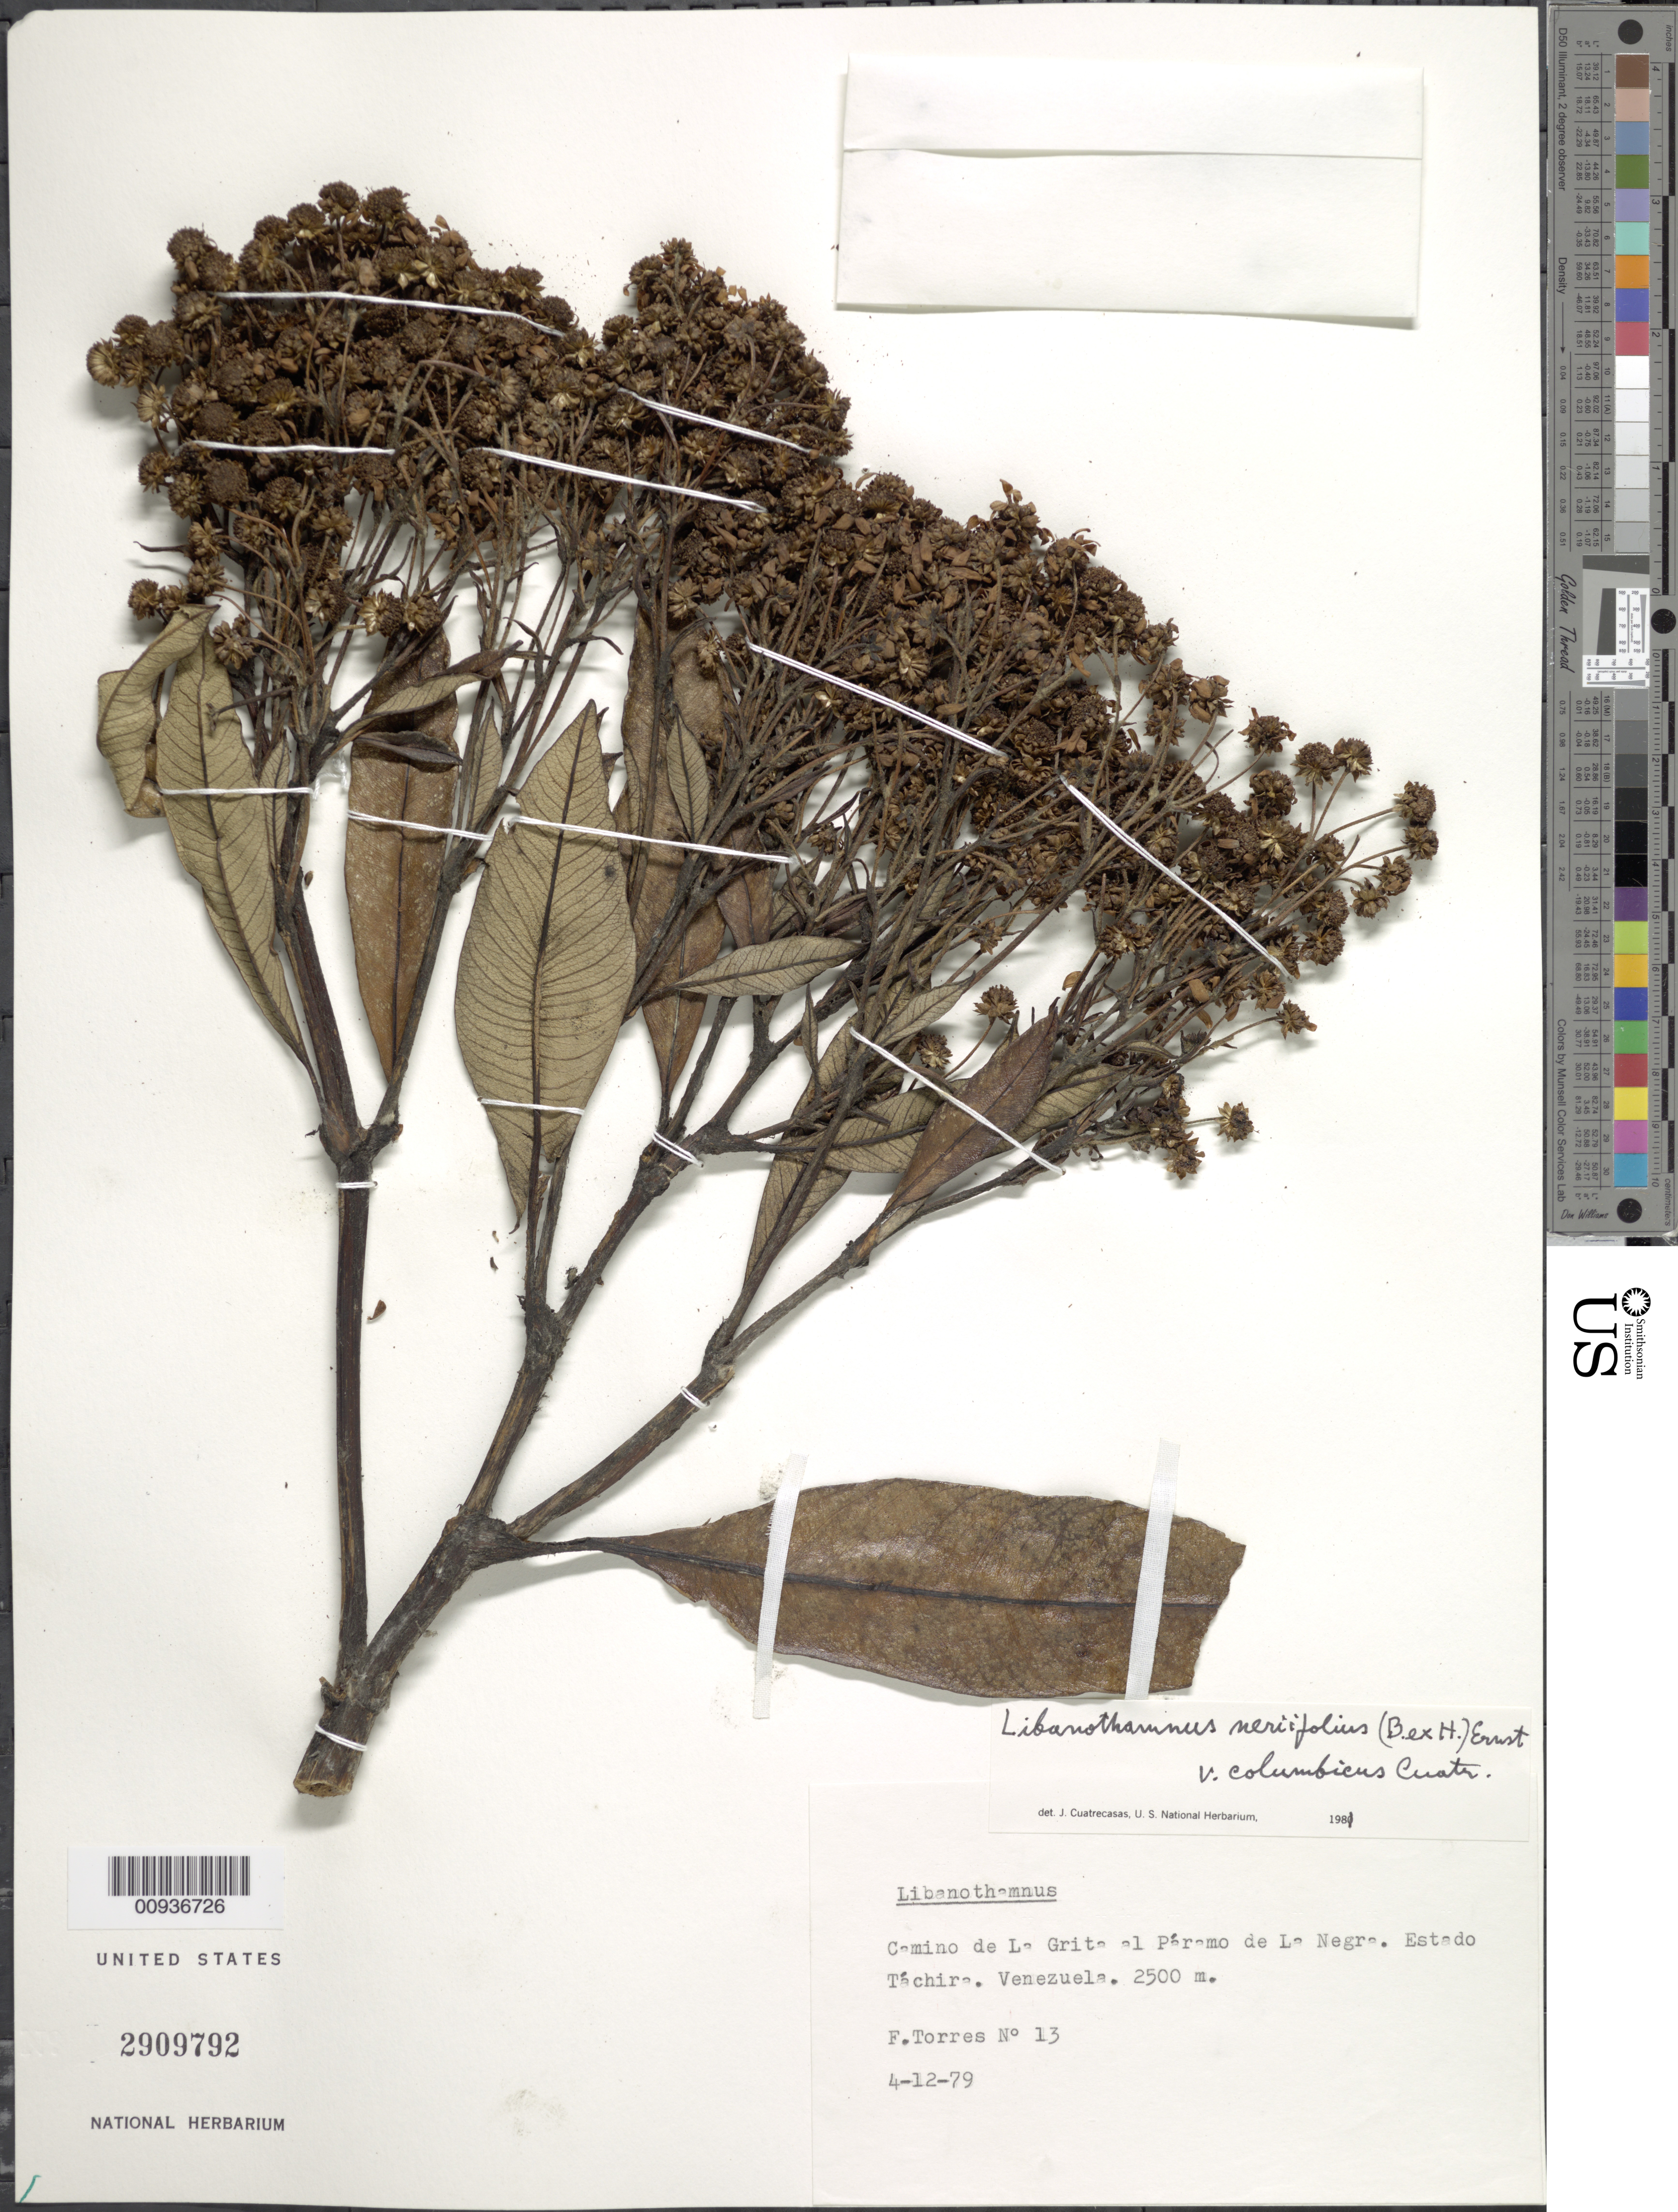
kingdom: Plantae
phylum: Tracheophyta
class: Magnoliopsida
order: Asterales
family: Asteraceae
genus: Libanothamnus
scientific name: Libanothamnus neriifolius var. columbicus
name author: (Cuatrec.) Cuatrec.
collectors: F. Torres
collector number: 13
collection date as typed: Transcribed d/m/y: 4/12/79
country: Venezuela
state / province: Tachira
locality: Camino de La Grita al Paramo de La Negra.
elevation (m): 2500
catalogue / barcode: US 2909792